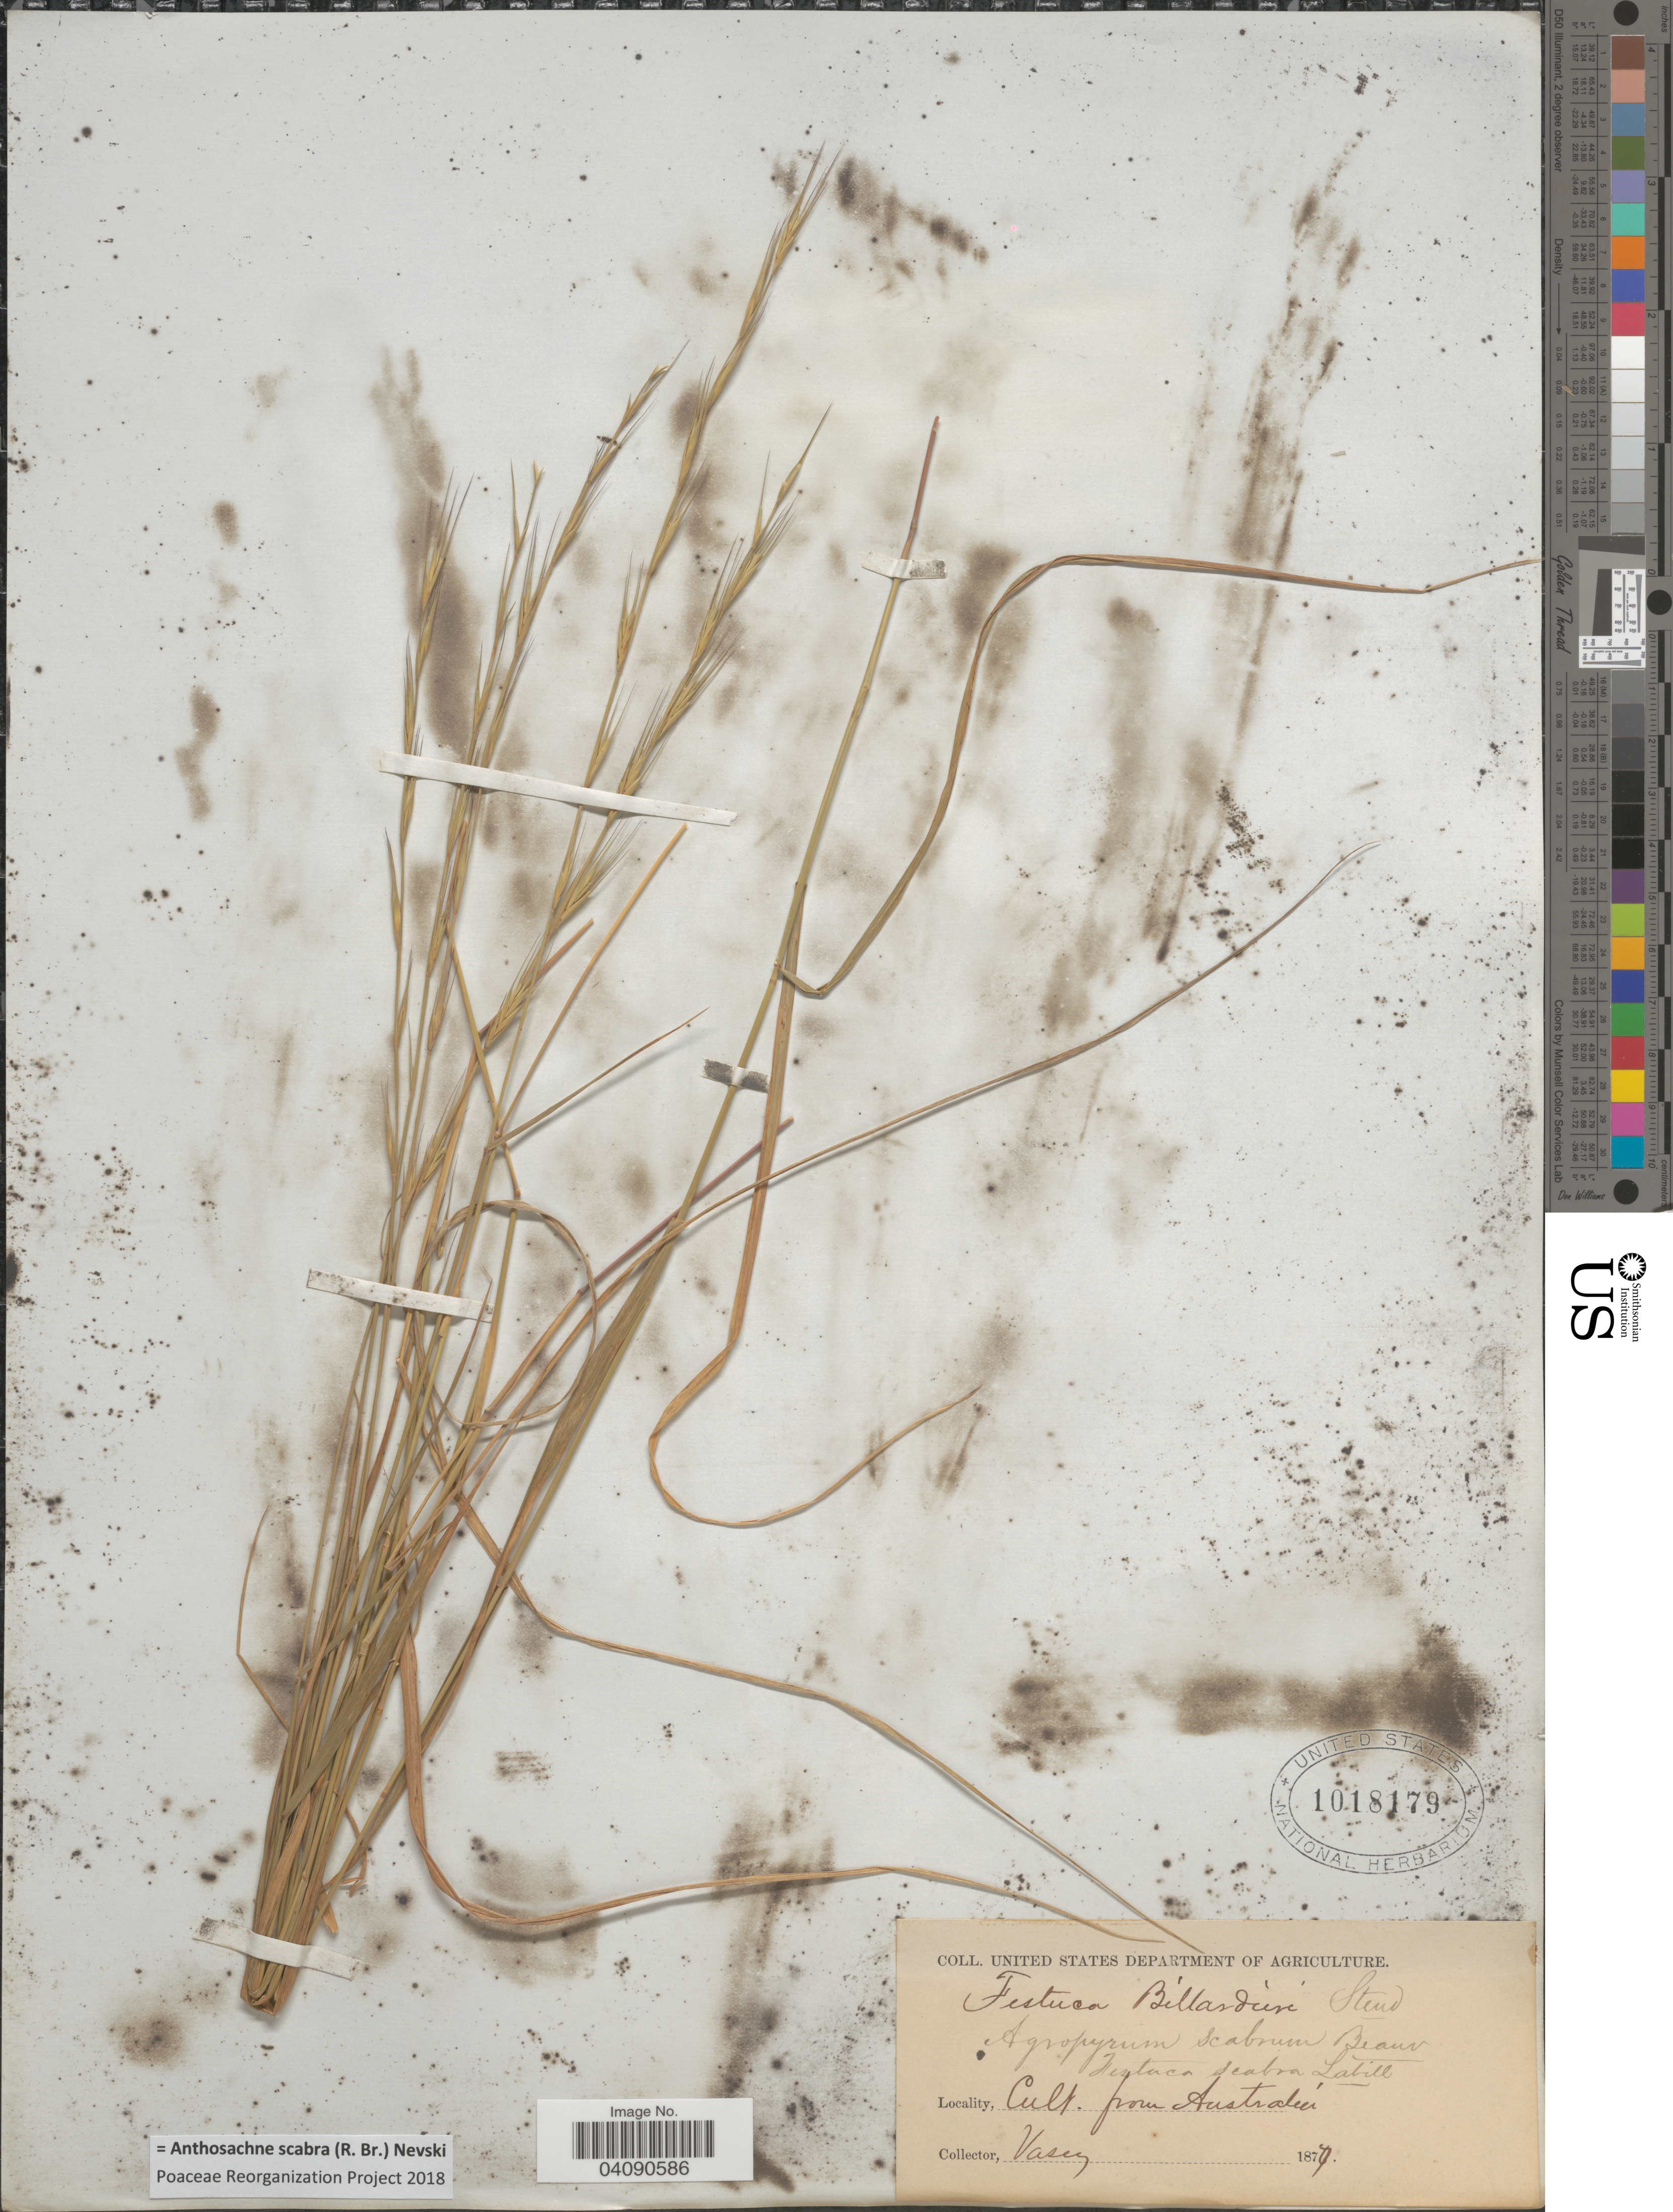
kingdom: Plantae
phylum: Tracheophyta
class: Liliopsida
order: Poales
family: Poaceae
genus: Anthosachne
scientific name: Anthosachne scabra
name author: (R. Br.) Nevski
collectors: Vasey, --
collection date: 1877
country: Australia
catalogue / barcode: US 1018179